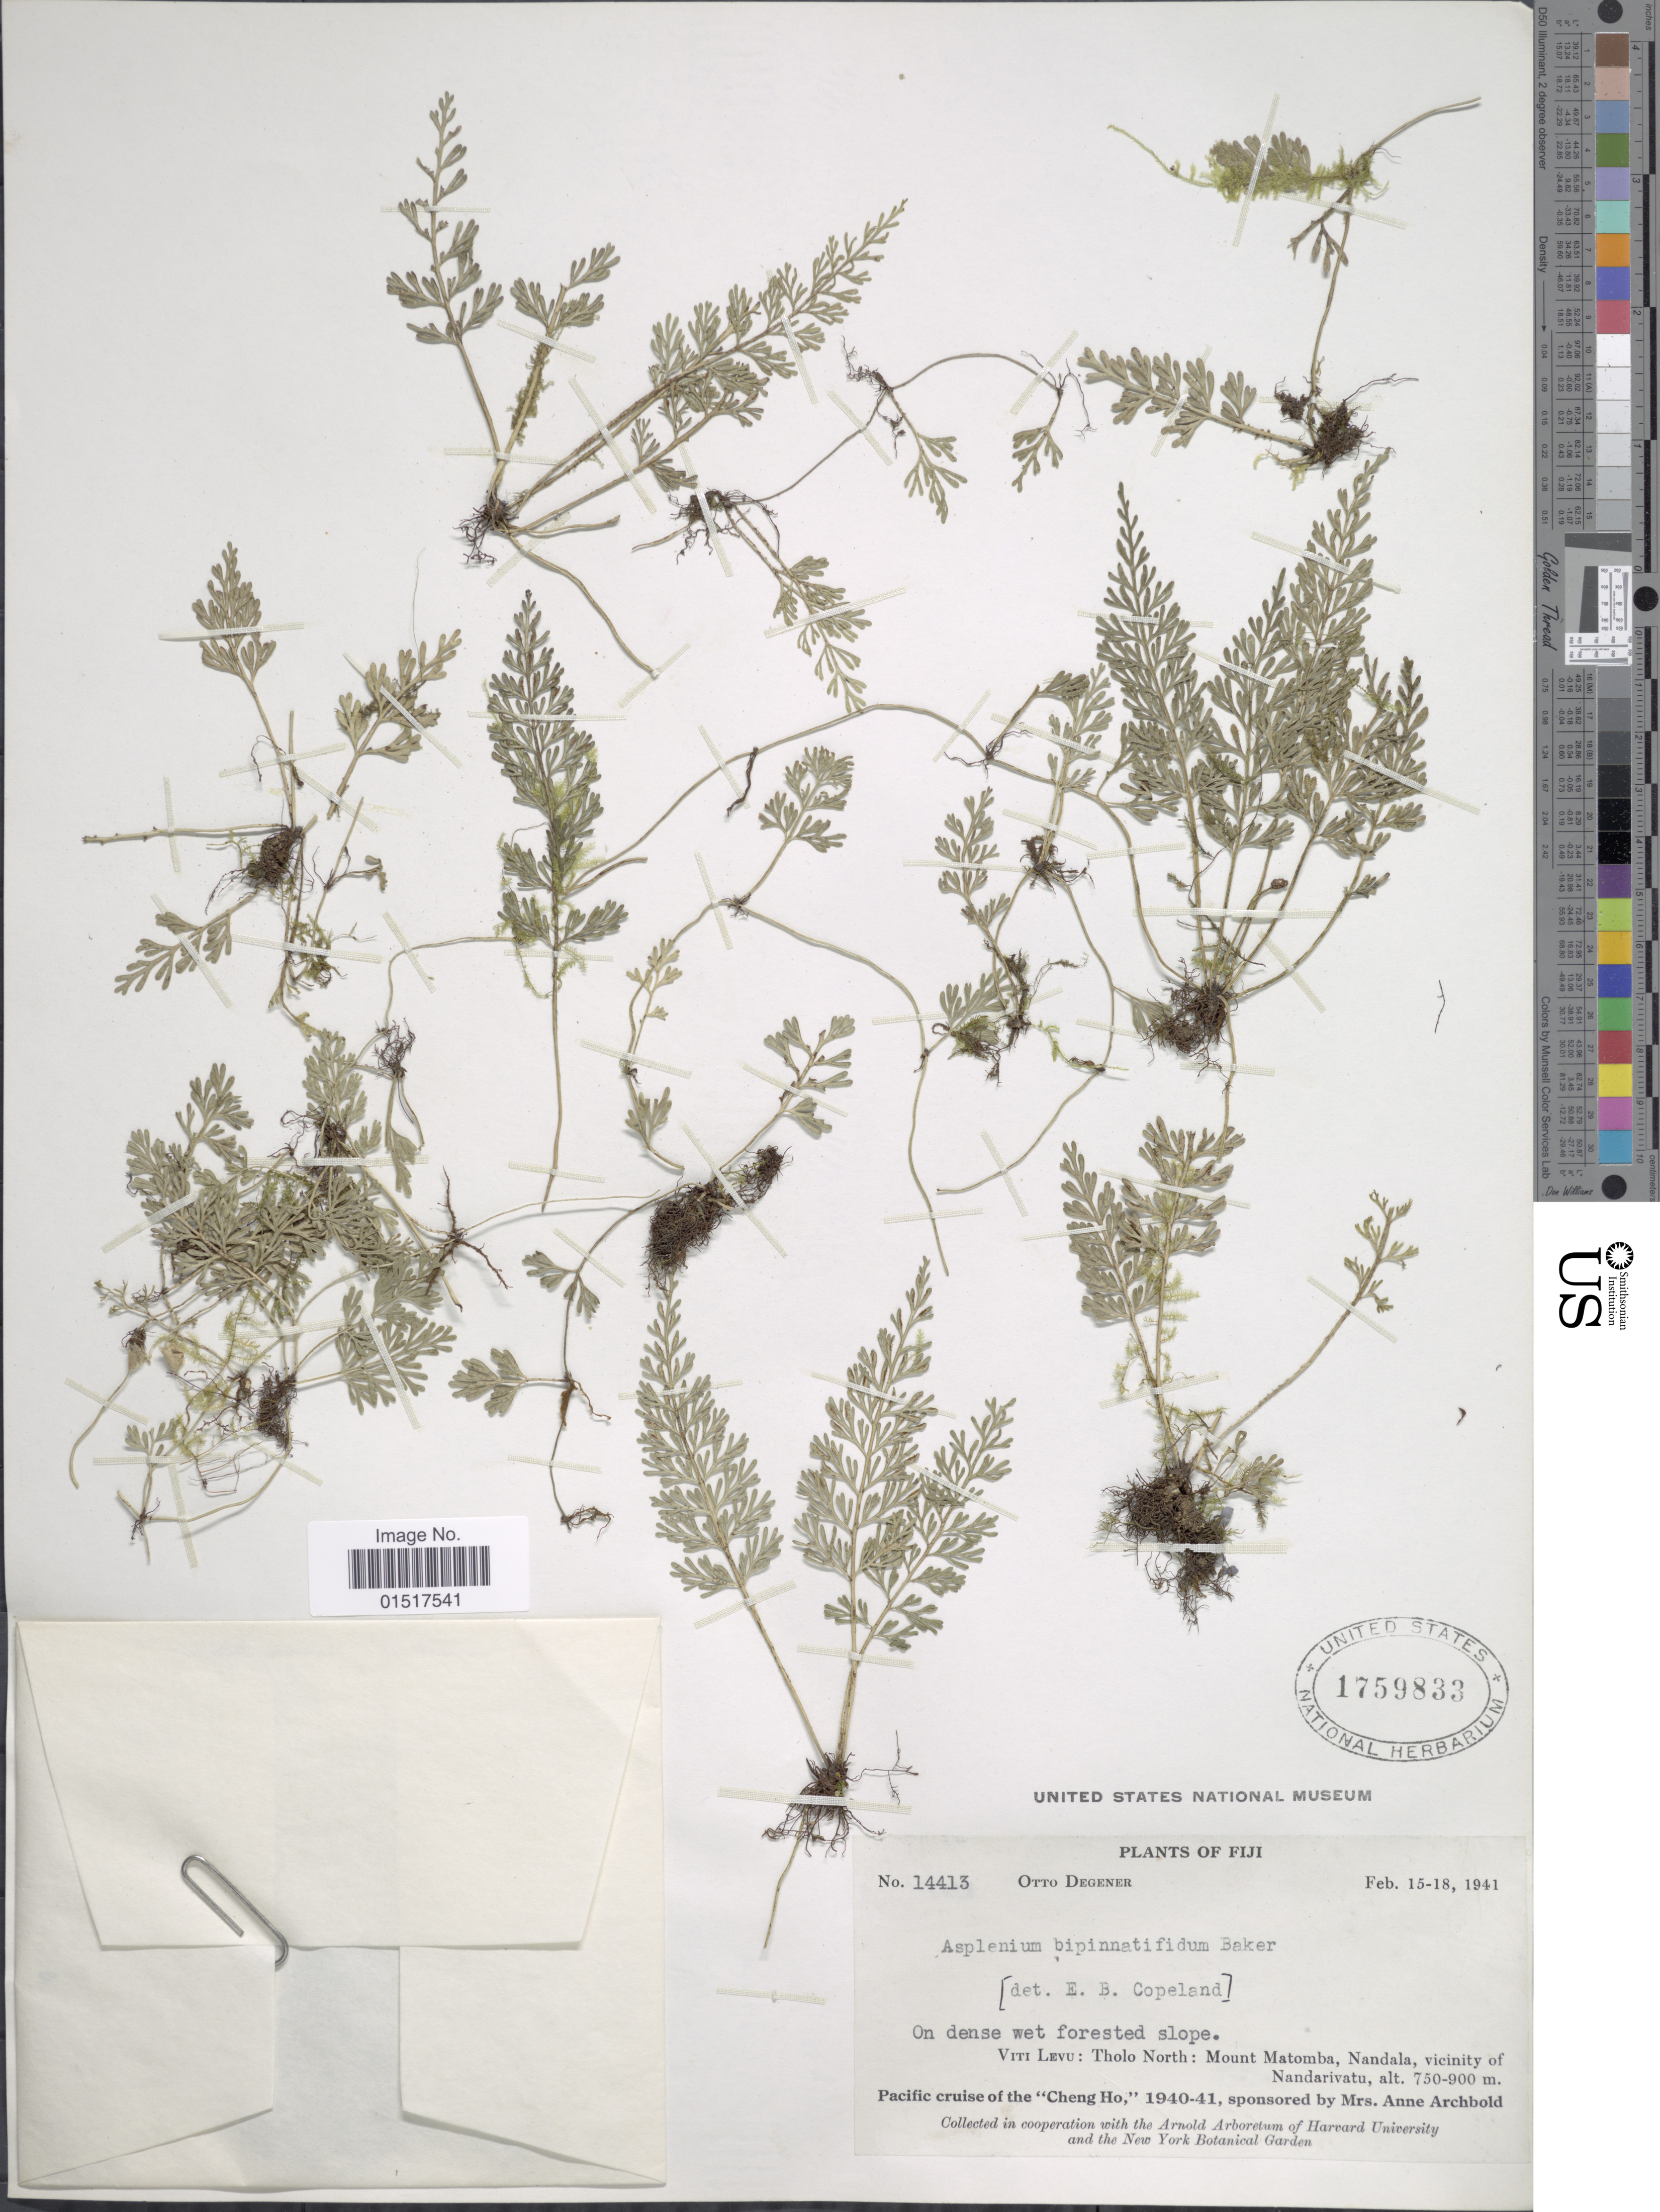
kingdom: Plantae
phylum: Tracheophyta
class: Polypodiopsida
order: Polypodiales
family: Aspleniaceae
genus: Asplenium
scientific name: Asplenium bipinnatifidum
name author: Baker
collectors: O. Degener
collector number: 14413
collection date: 1941-02-15/1941-02-18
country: Fiji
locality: Viti Levu: Tholo North: Mount Matomba, Nandala, vicinity of Nandarivatu.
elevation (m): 750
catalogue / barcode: US 1759833